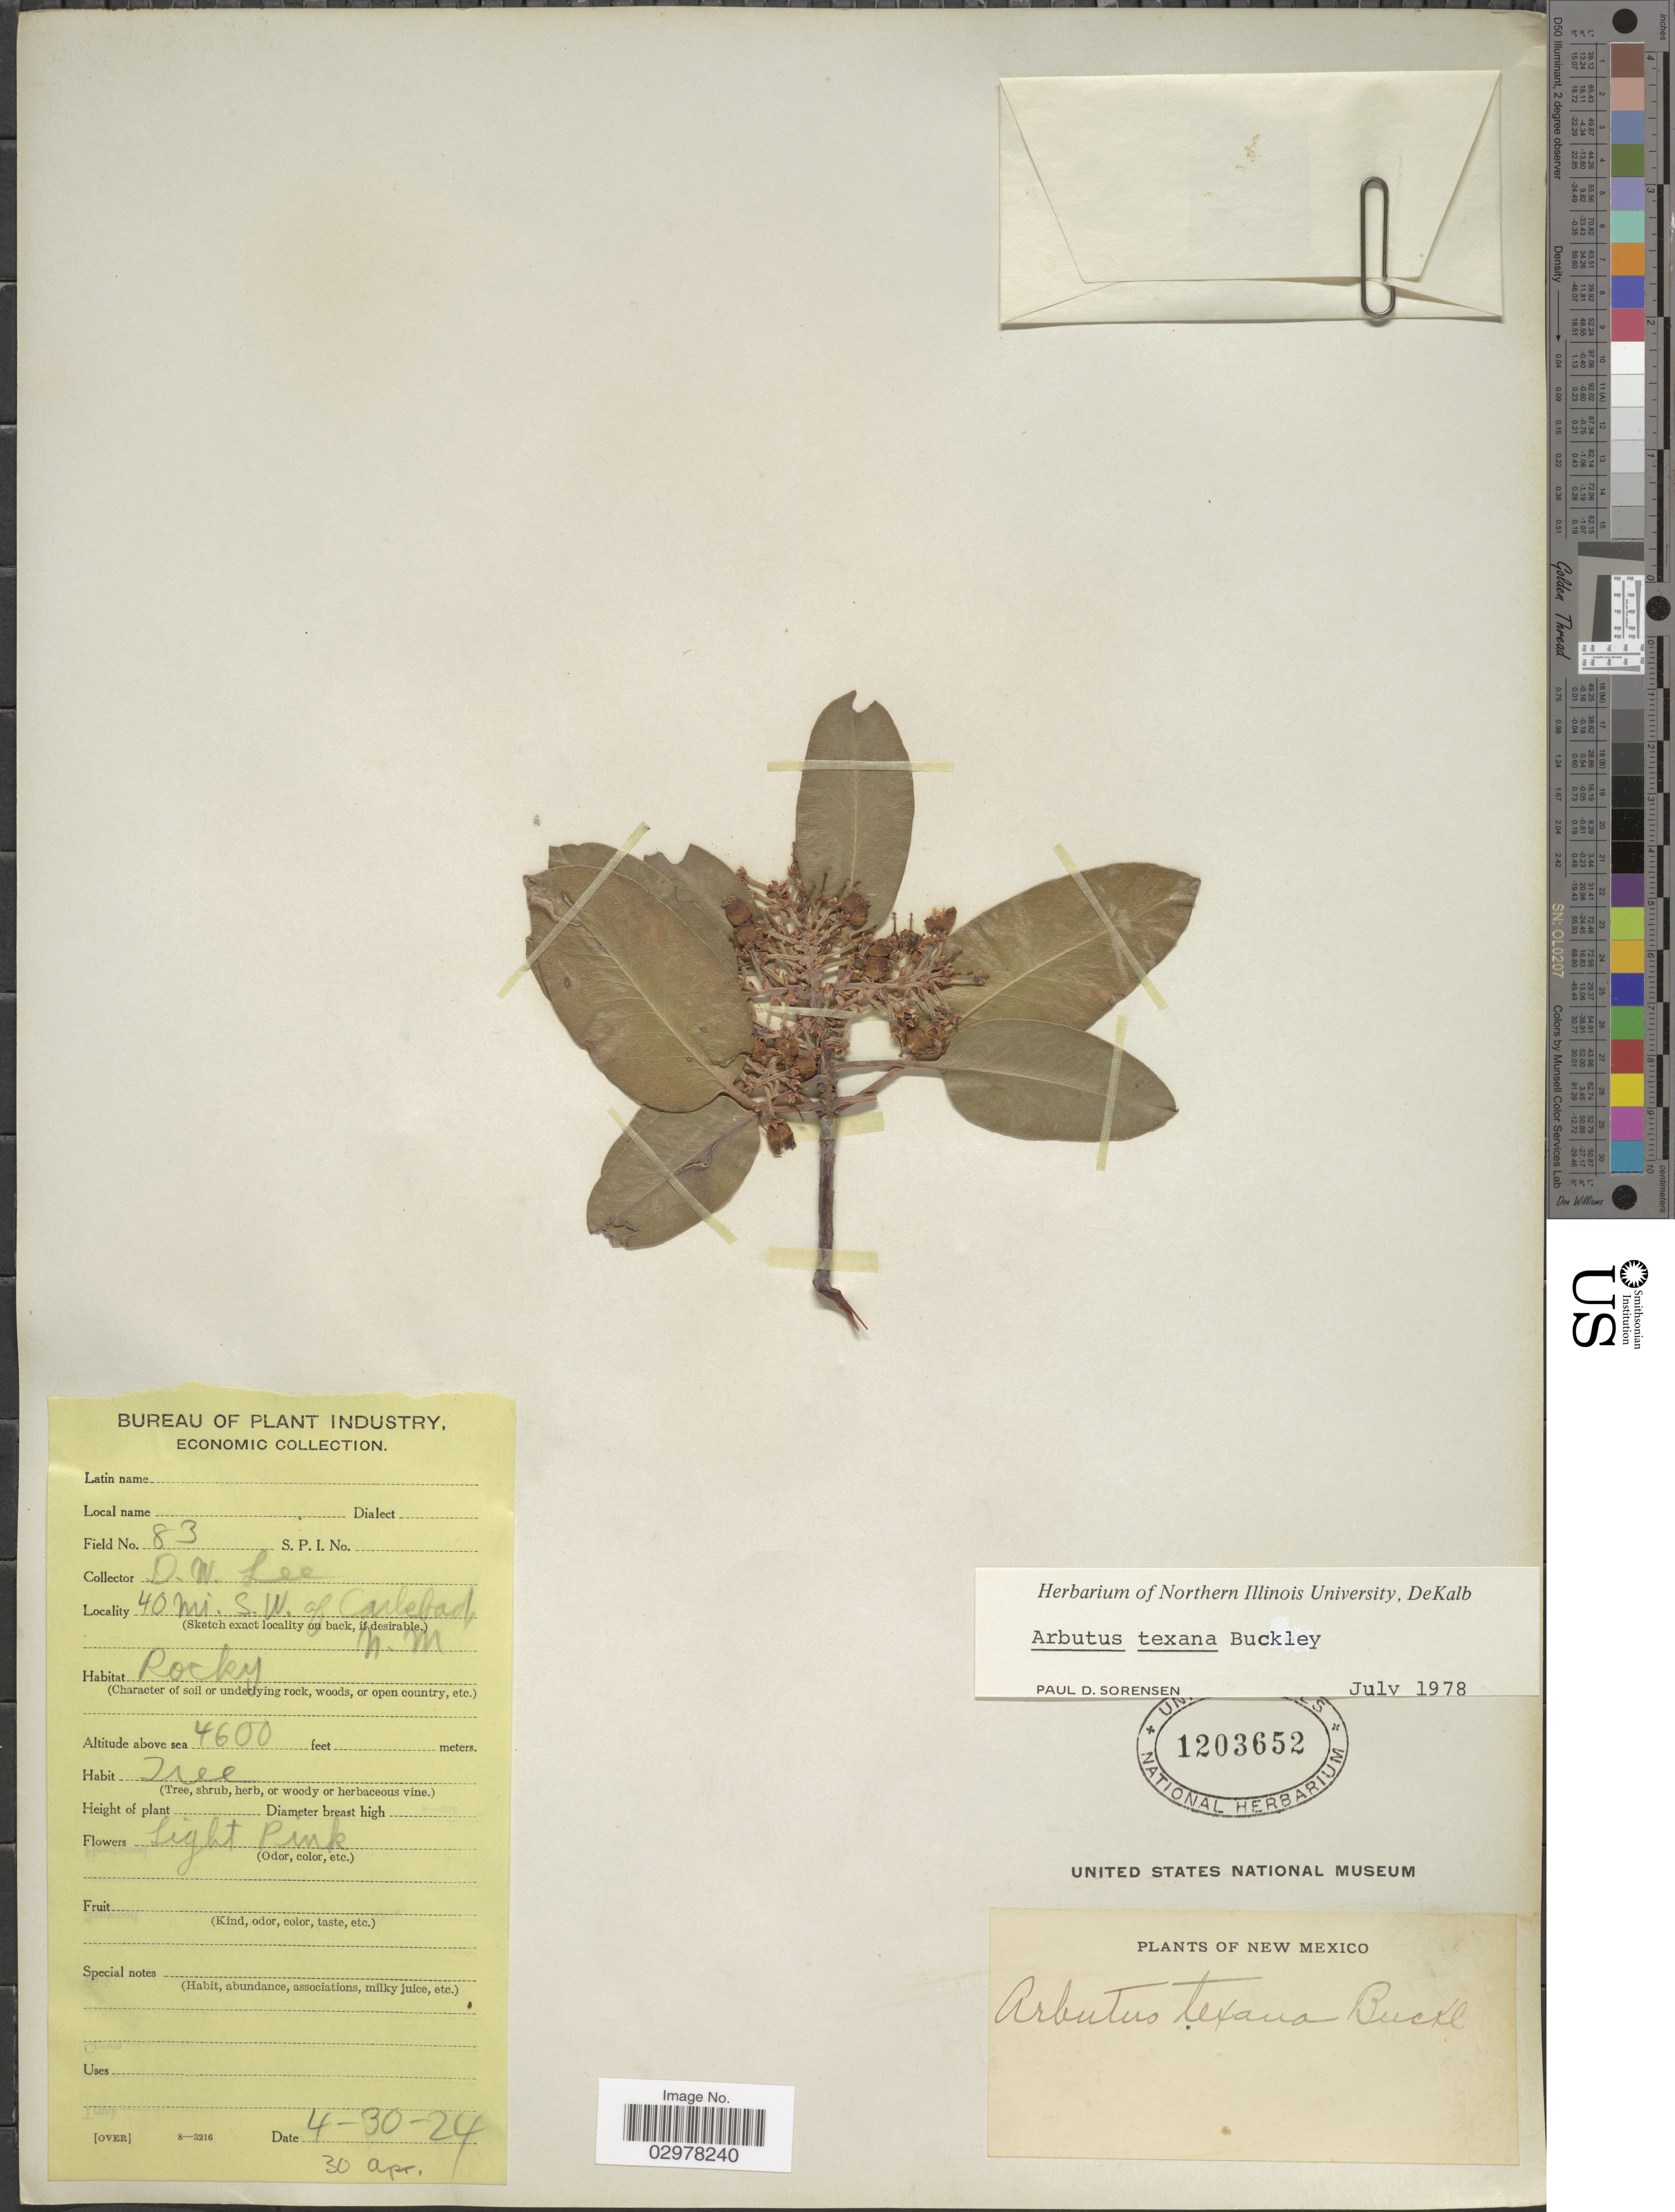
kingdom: Plantae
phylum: Tracheophyta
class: Magnoliopsida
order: Ericales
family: Ericaceae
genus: Arbutus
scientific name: Arbutus texana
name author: Buckley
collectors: D. Lee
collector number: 83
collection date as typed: Transcribed d/m/y: 30/4/24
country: United States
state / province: New Mexico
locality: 40 mi. S.W. of Carlebad.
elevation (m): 1402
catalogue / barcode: US 1203652